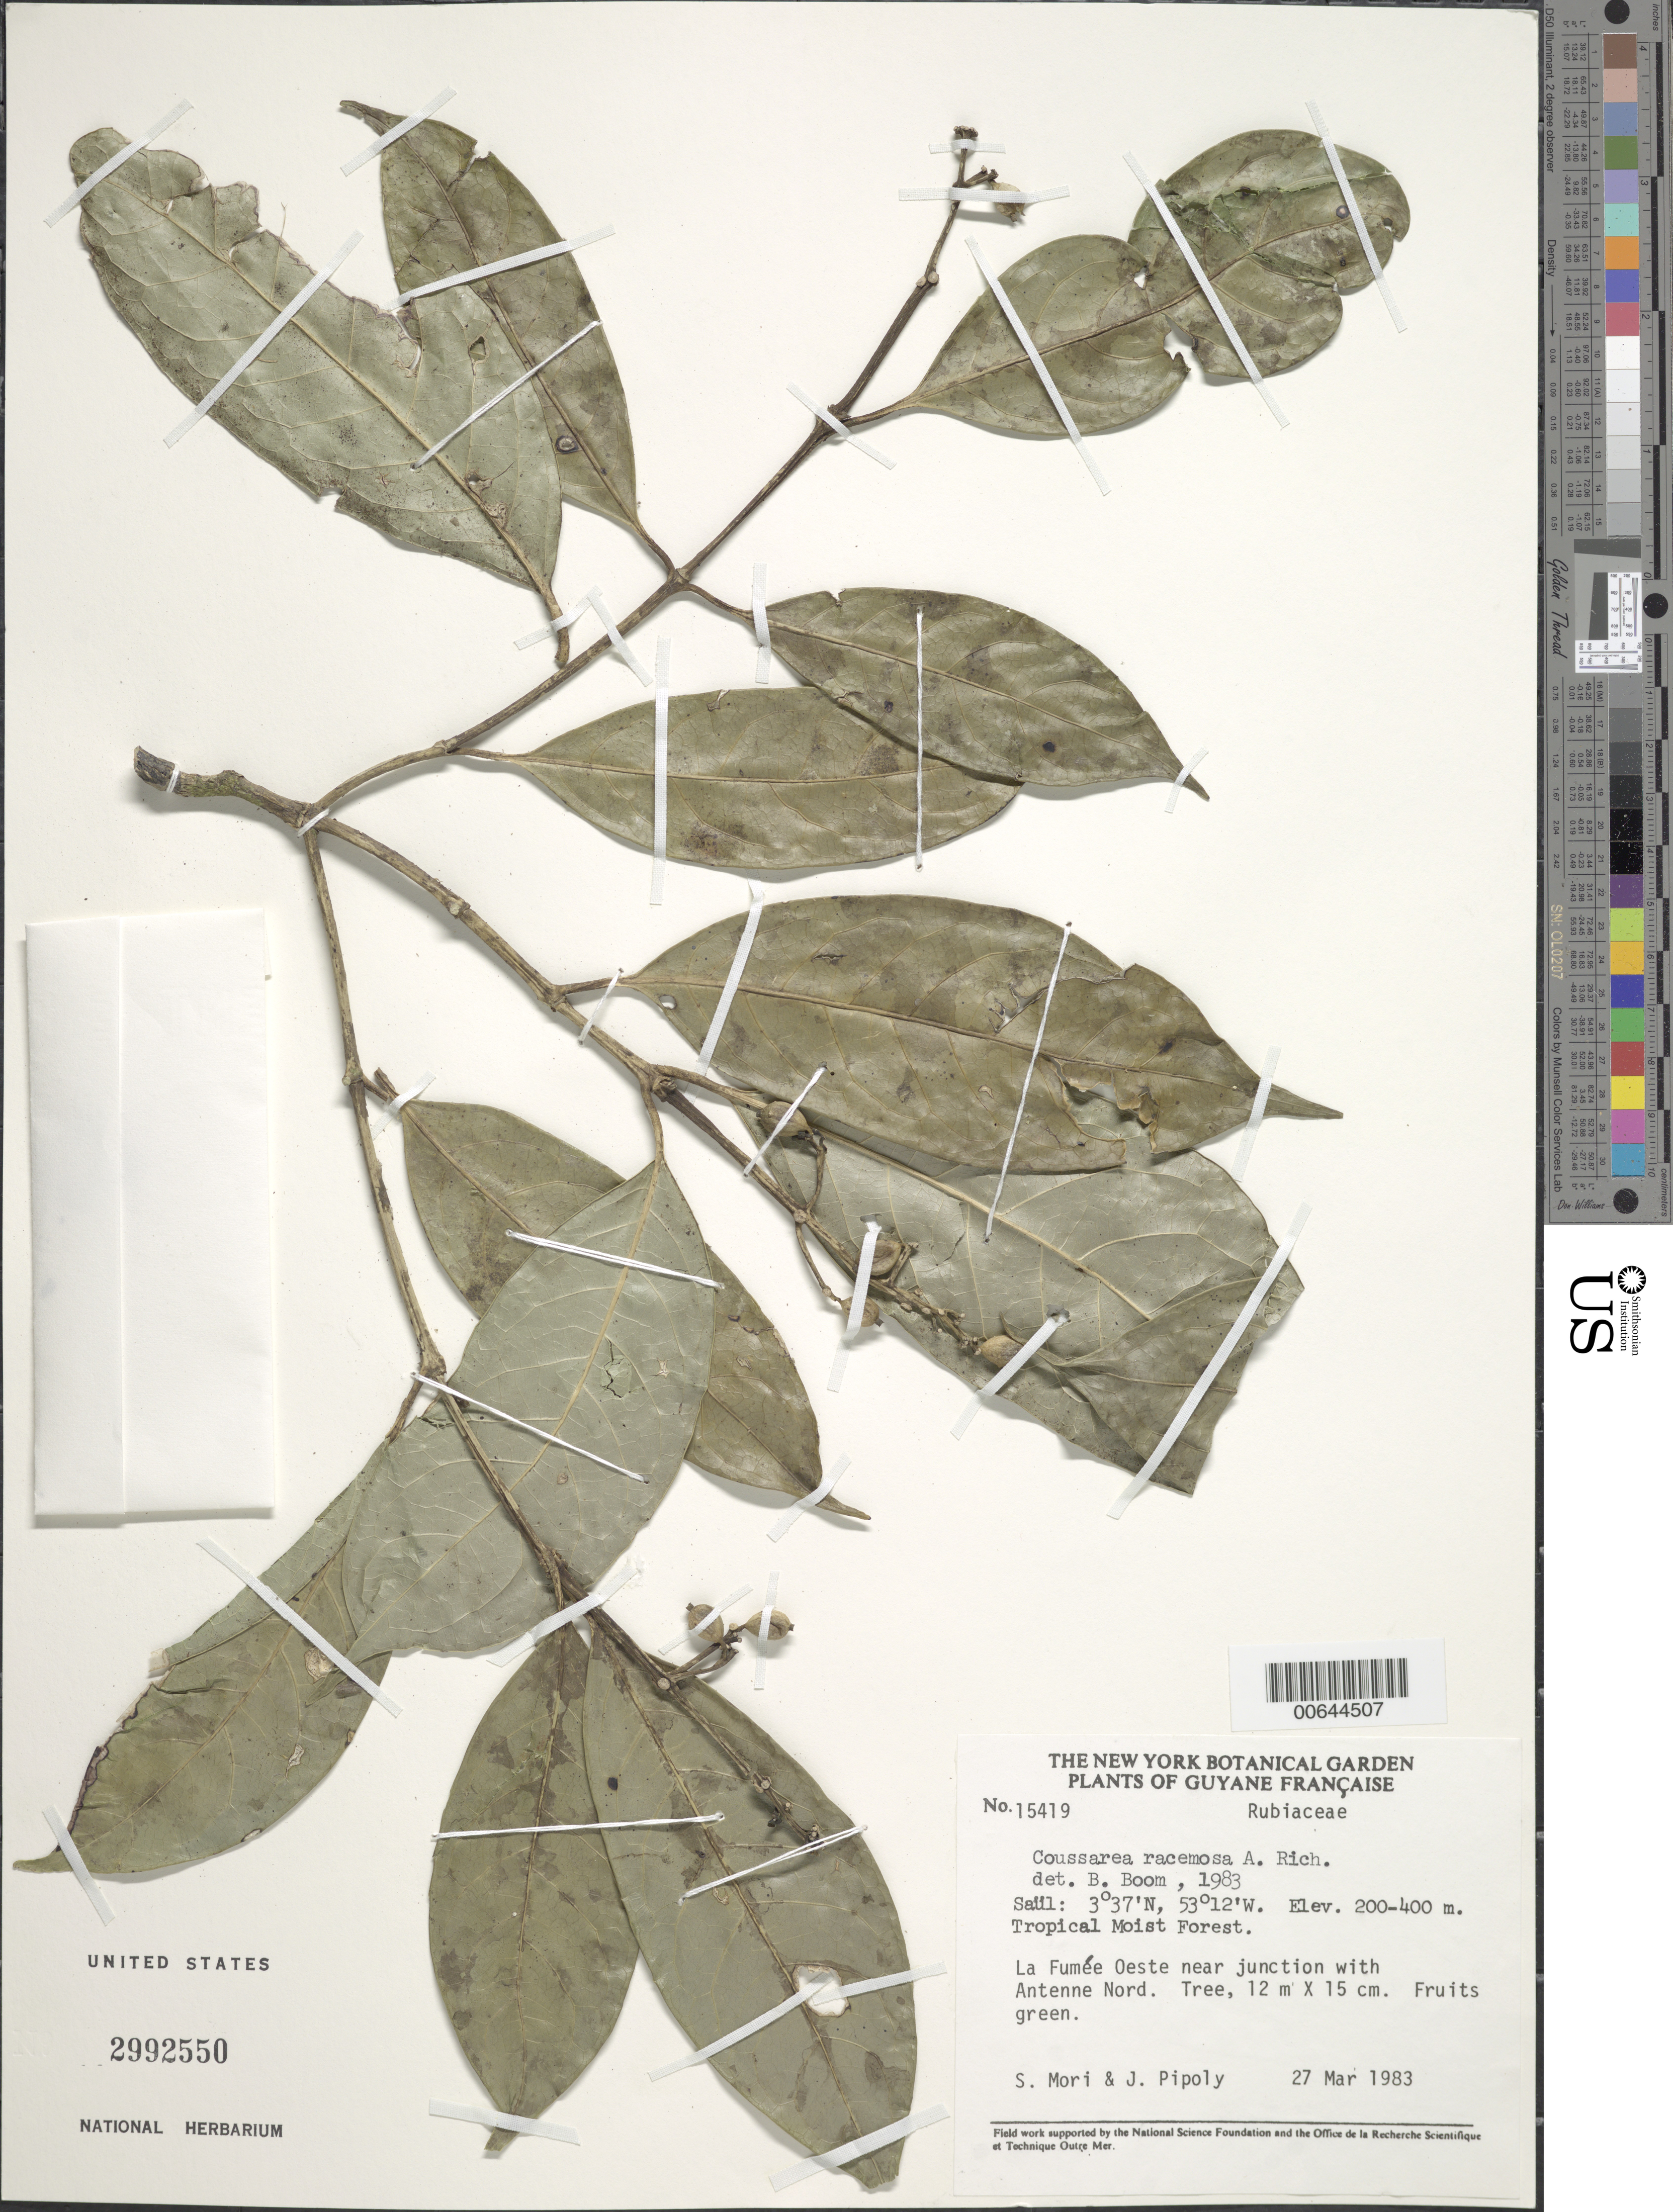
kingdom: Plantae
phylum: Tracheophyta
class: Magnoliopsida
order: Gentianales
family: Rubiaceae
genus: Coussarea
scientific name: Coussarea racemosa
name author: A. Rich.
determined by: Boom, B. M.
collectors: S. Mori & J. J. Pipoly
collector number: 15419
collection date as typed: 27-Mar-83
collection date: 1983-03-27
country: French Guiana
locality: Saül, La Fumée, near junction of main La Fumée trail and Antenne Nord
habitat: Tropical moist forest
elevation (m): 200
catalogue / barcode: US 2992550